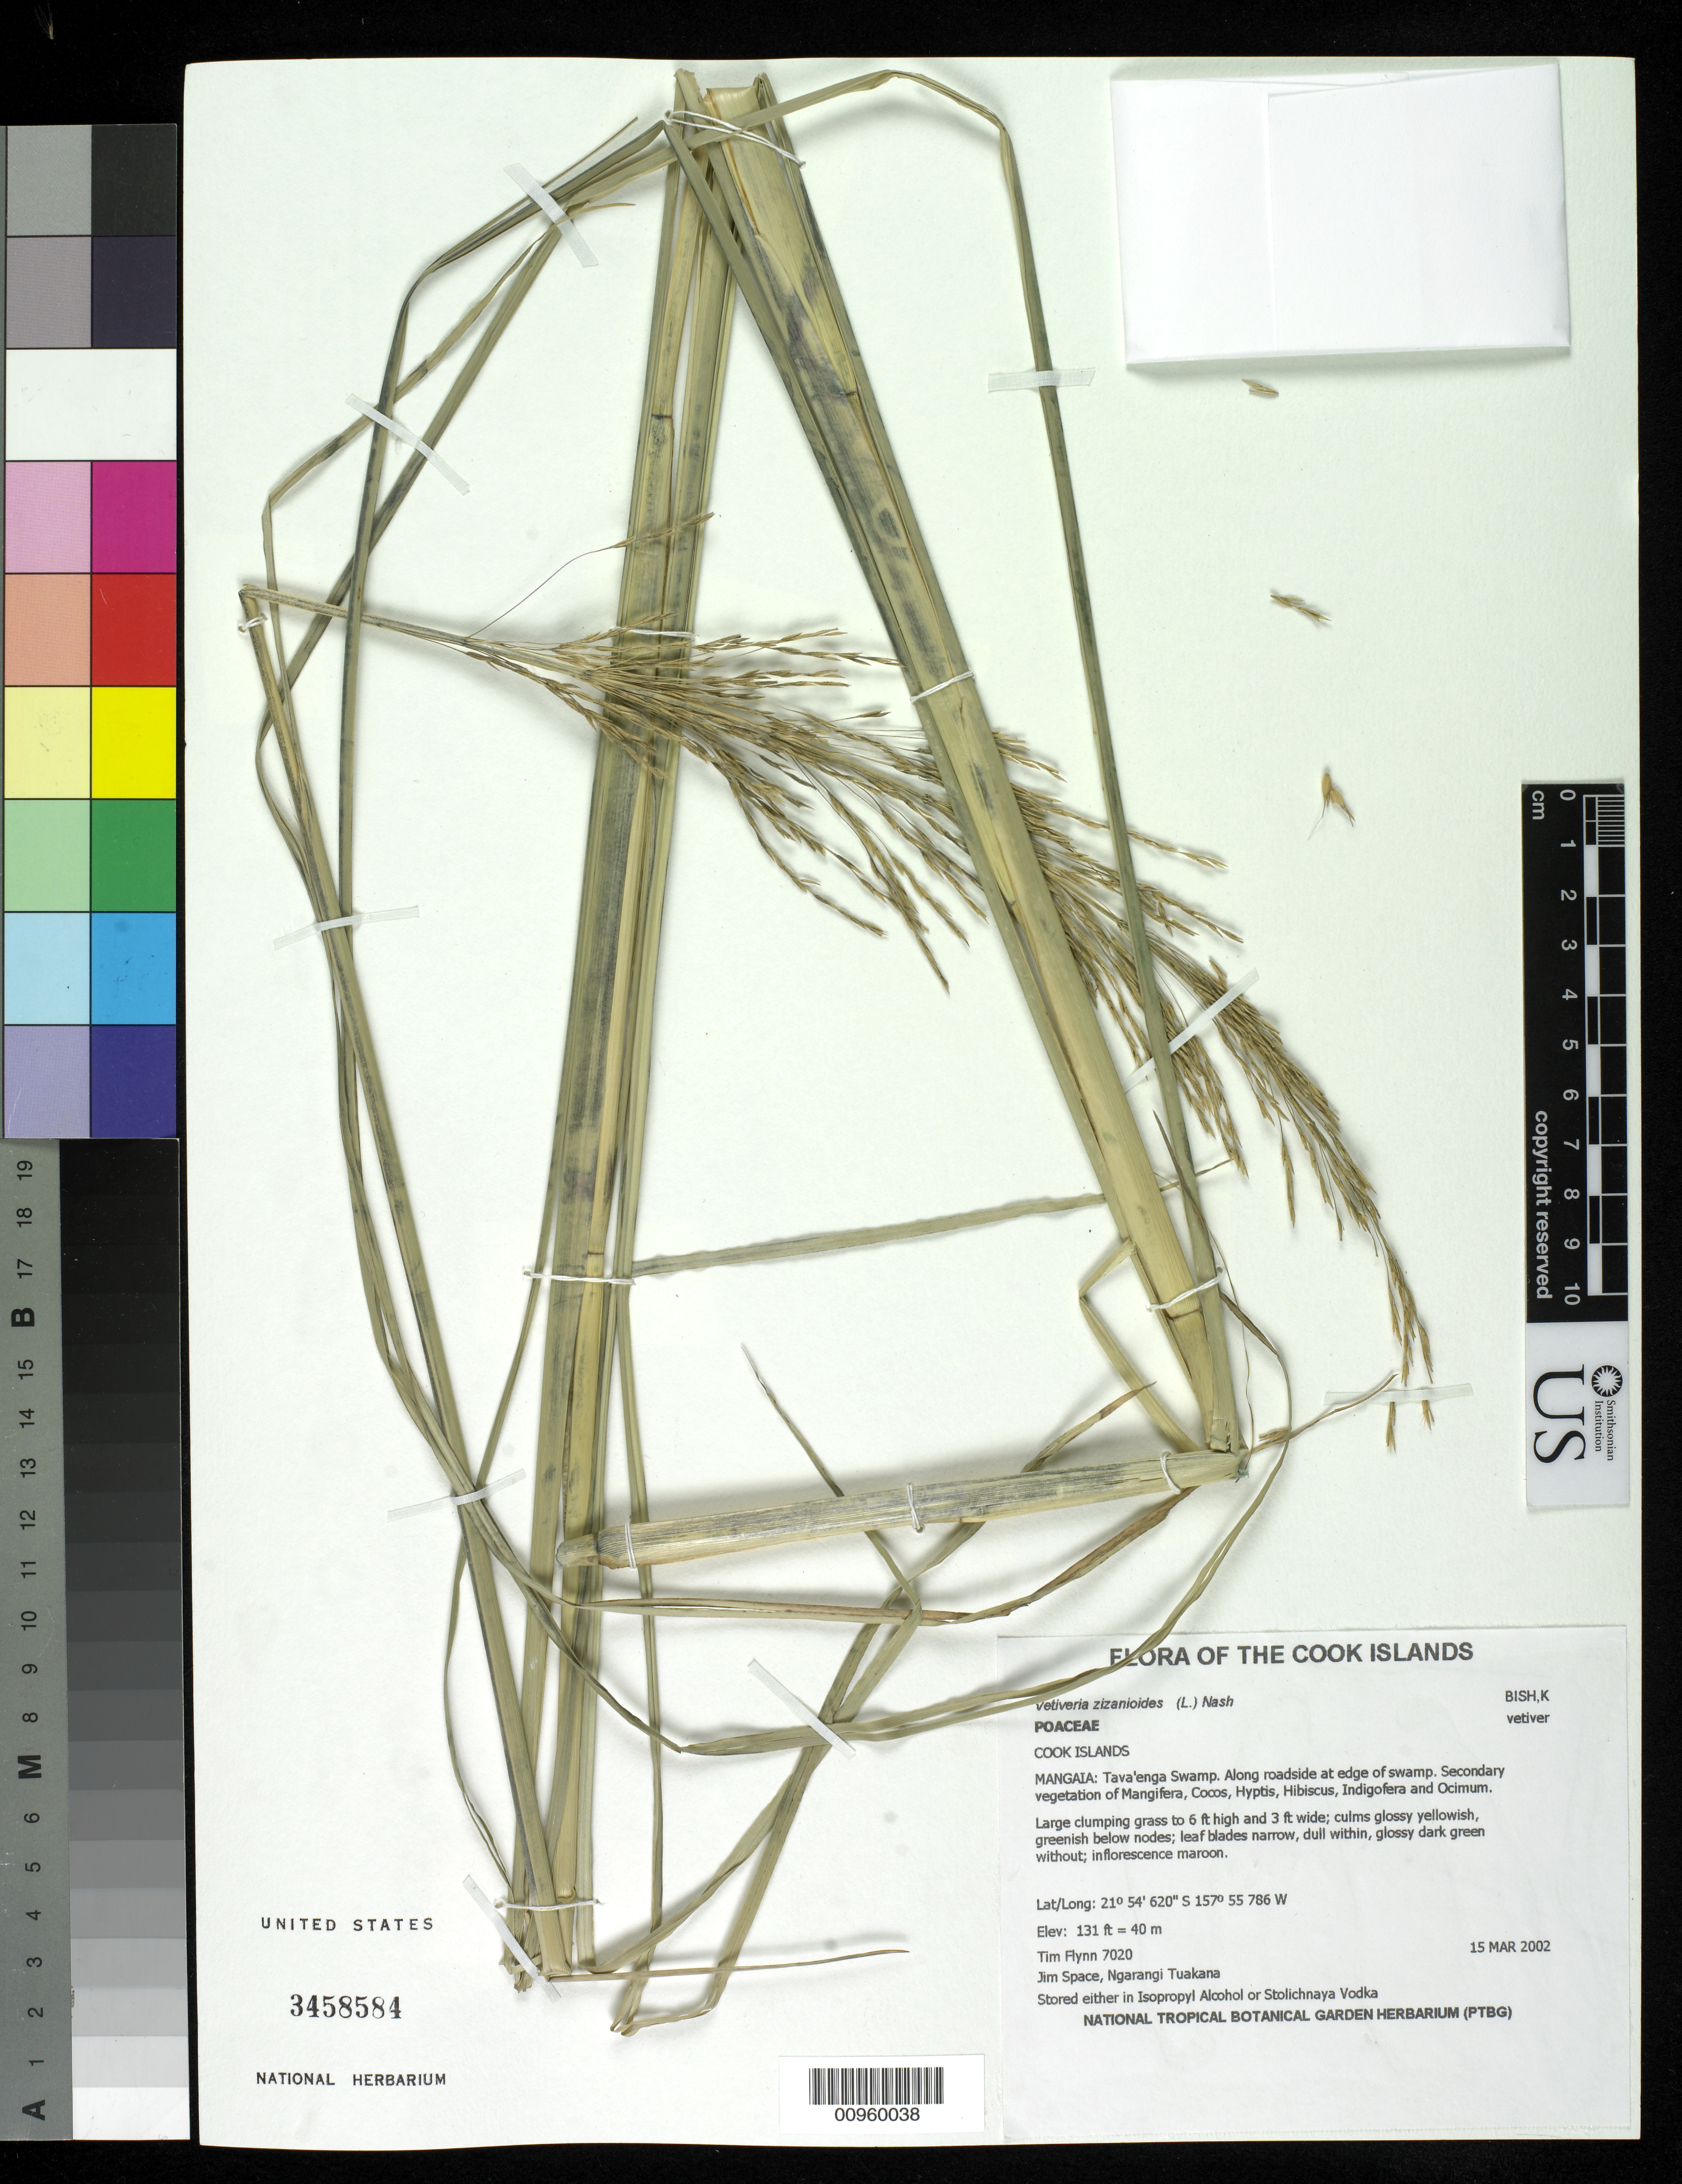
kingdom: Plantae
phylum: Tracheophyta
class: Liliopsida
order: Poales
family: Poaceae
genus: Vetiveria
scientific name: Vetiveria zizanioides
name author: (L.) Nash ex Small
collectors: T. W. Flynn, J. Space & N. Tuakana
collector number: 7020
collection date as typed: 15 Mar 2002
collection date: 2002-03-15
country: Cook Islands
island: Mangaia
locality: Tava'enga Swamp.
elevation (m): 40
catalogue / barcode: US 3458584